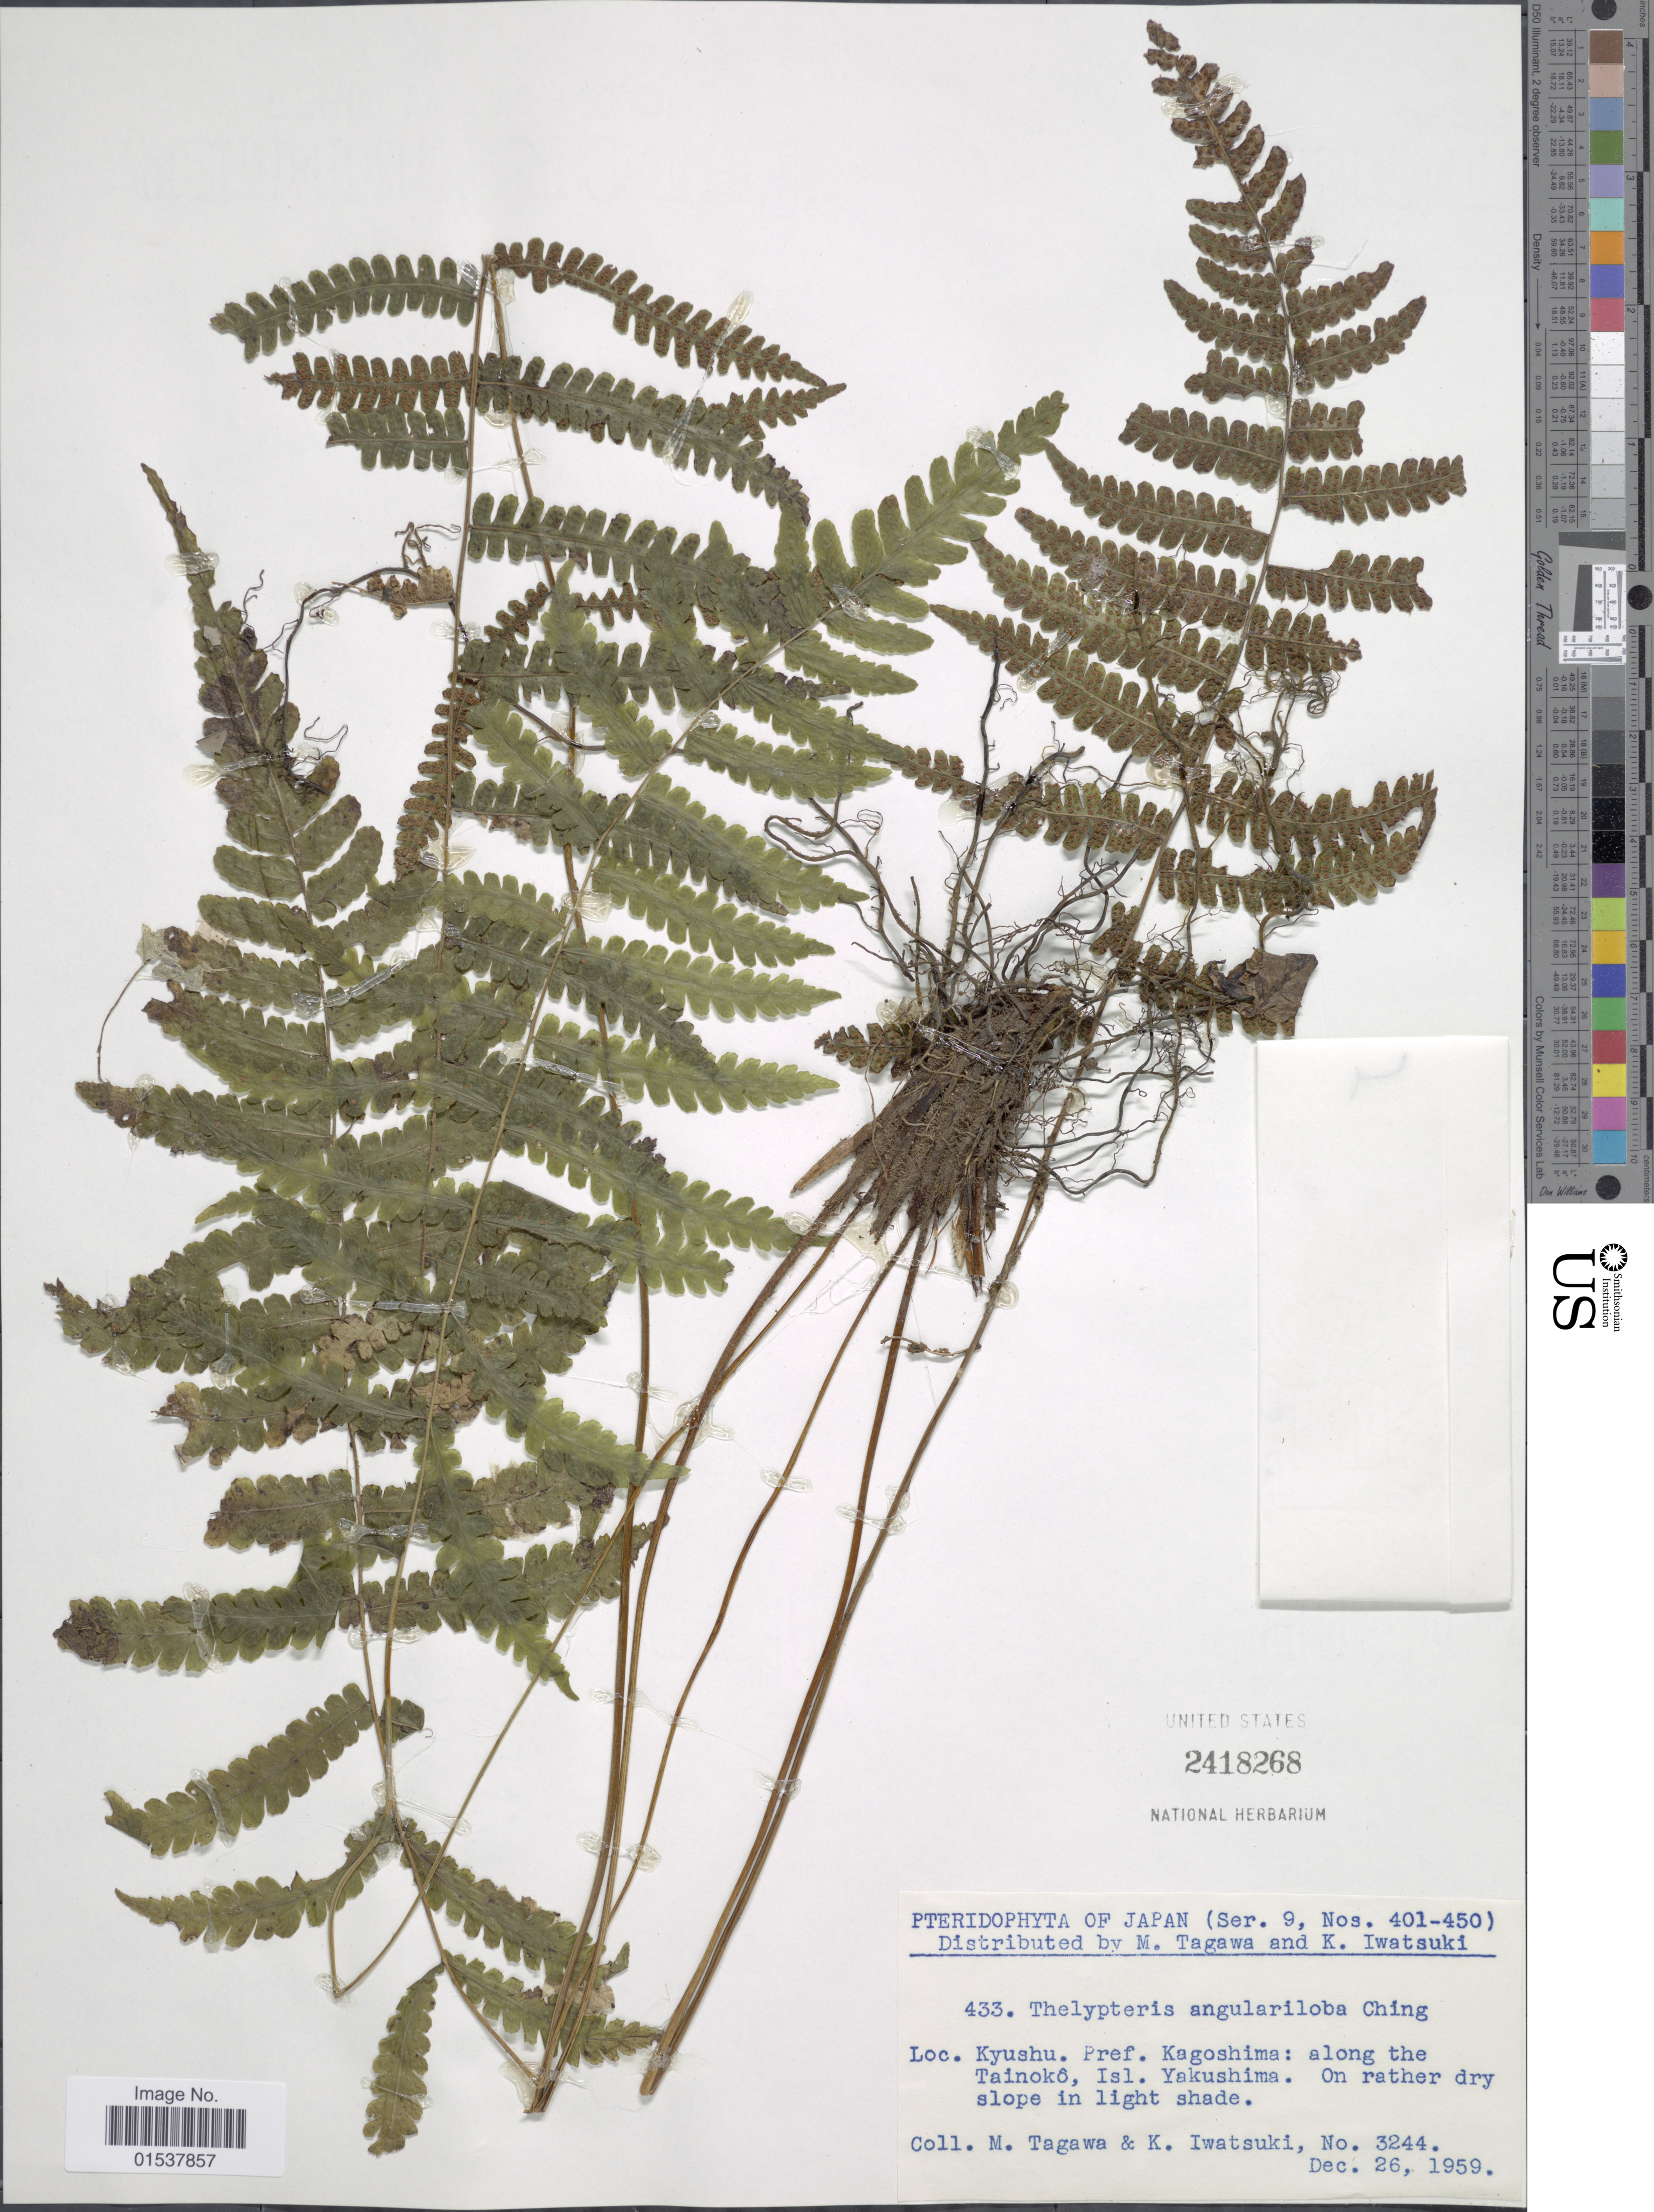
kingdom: Plantae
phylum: Tracheophyta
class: Polypodiopsida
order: Polypodiales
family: Thelypteridaceae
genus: Parathelypteris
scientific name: Parathelypteris angulariloba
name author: (Ching) Ching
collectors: M. Tagawa & K. Iwatsuki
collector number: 3244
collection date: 1959-12-26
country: Japan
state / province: Kagosima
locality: Kyushu. Pref. Kagoshima: along the Tainoko, Isl. Yakushima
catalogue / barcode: US 2418268